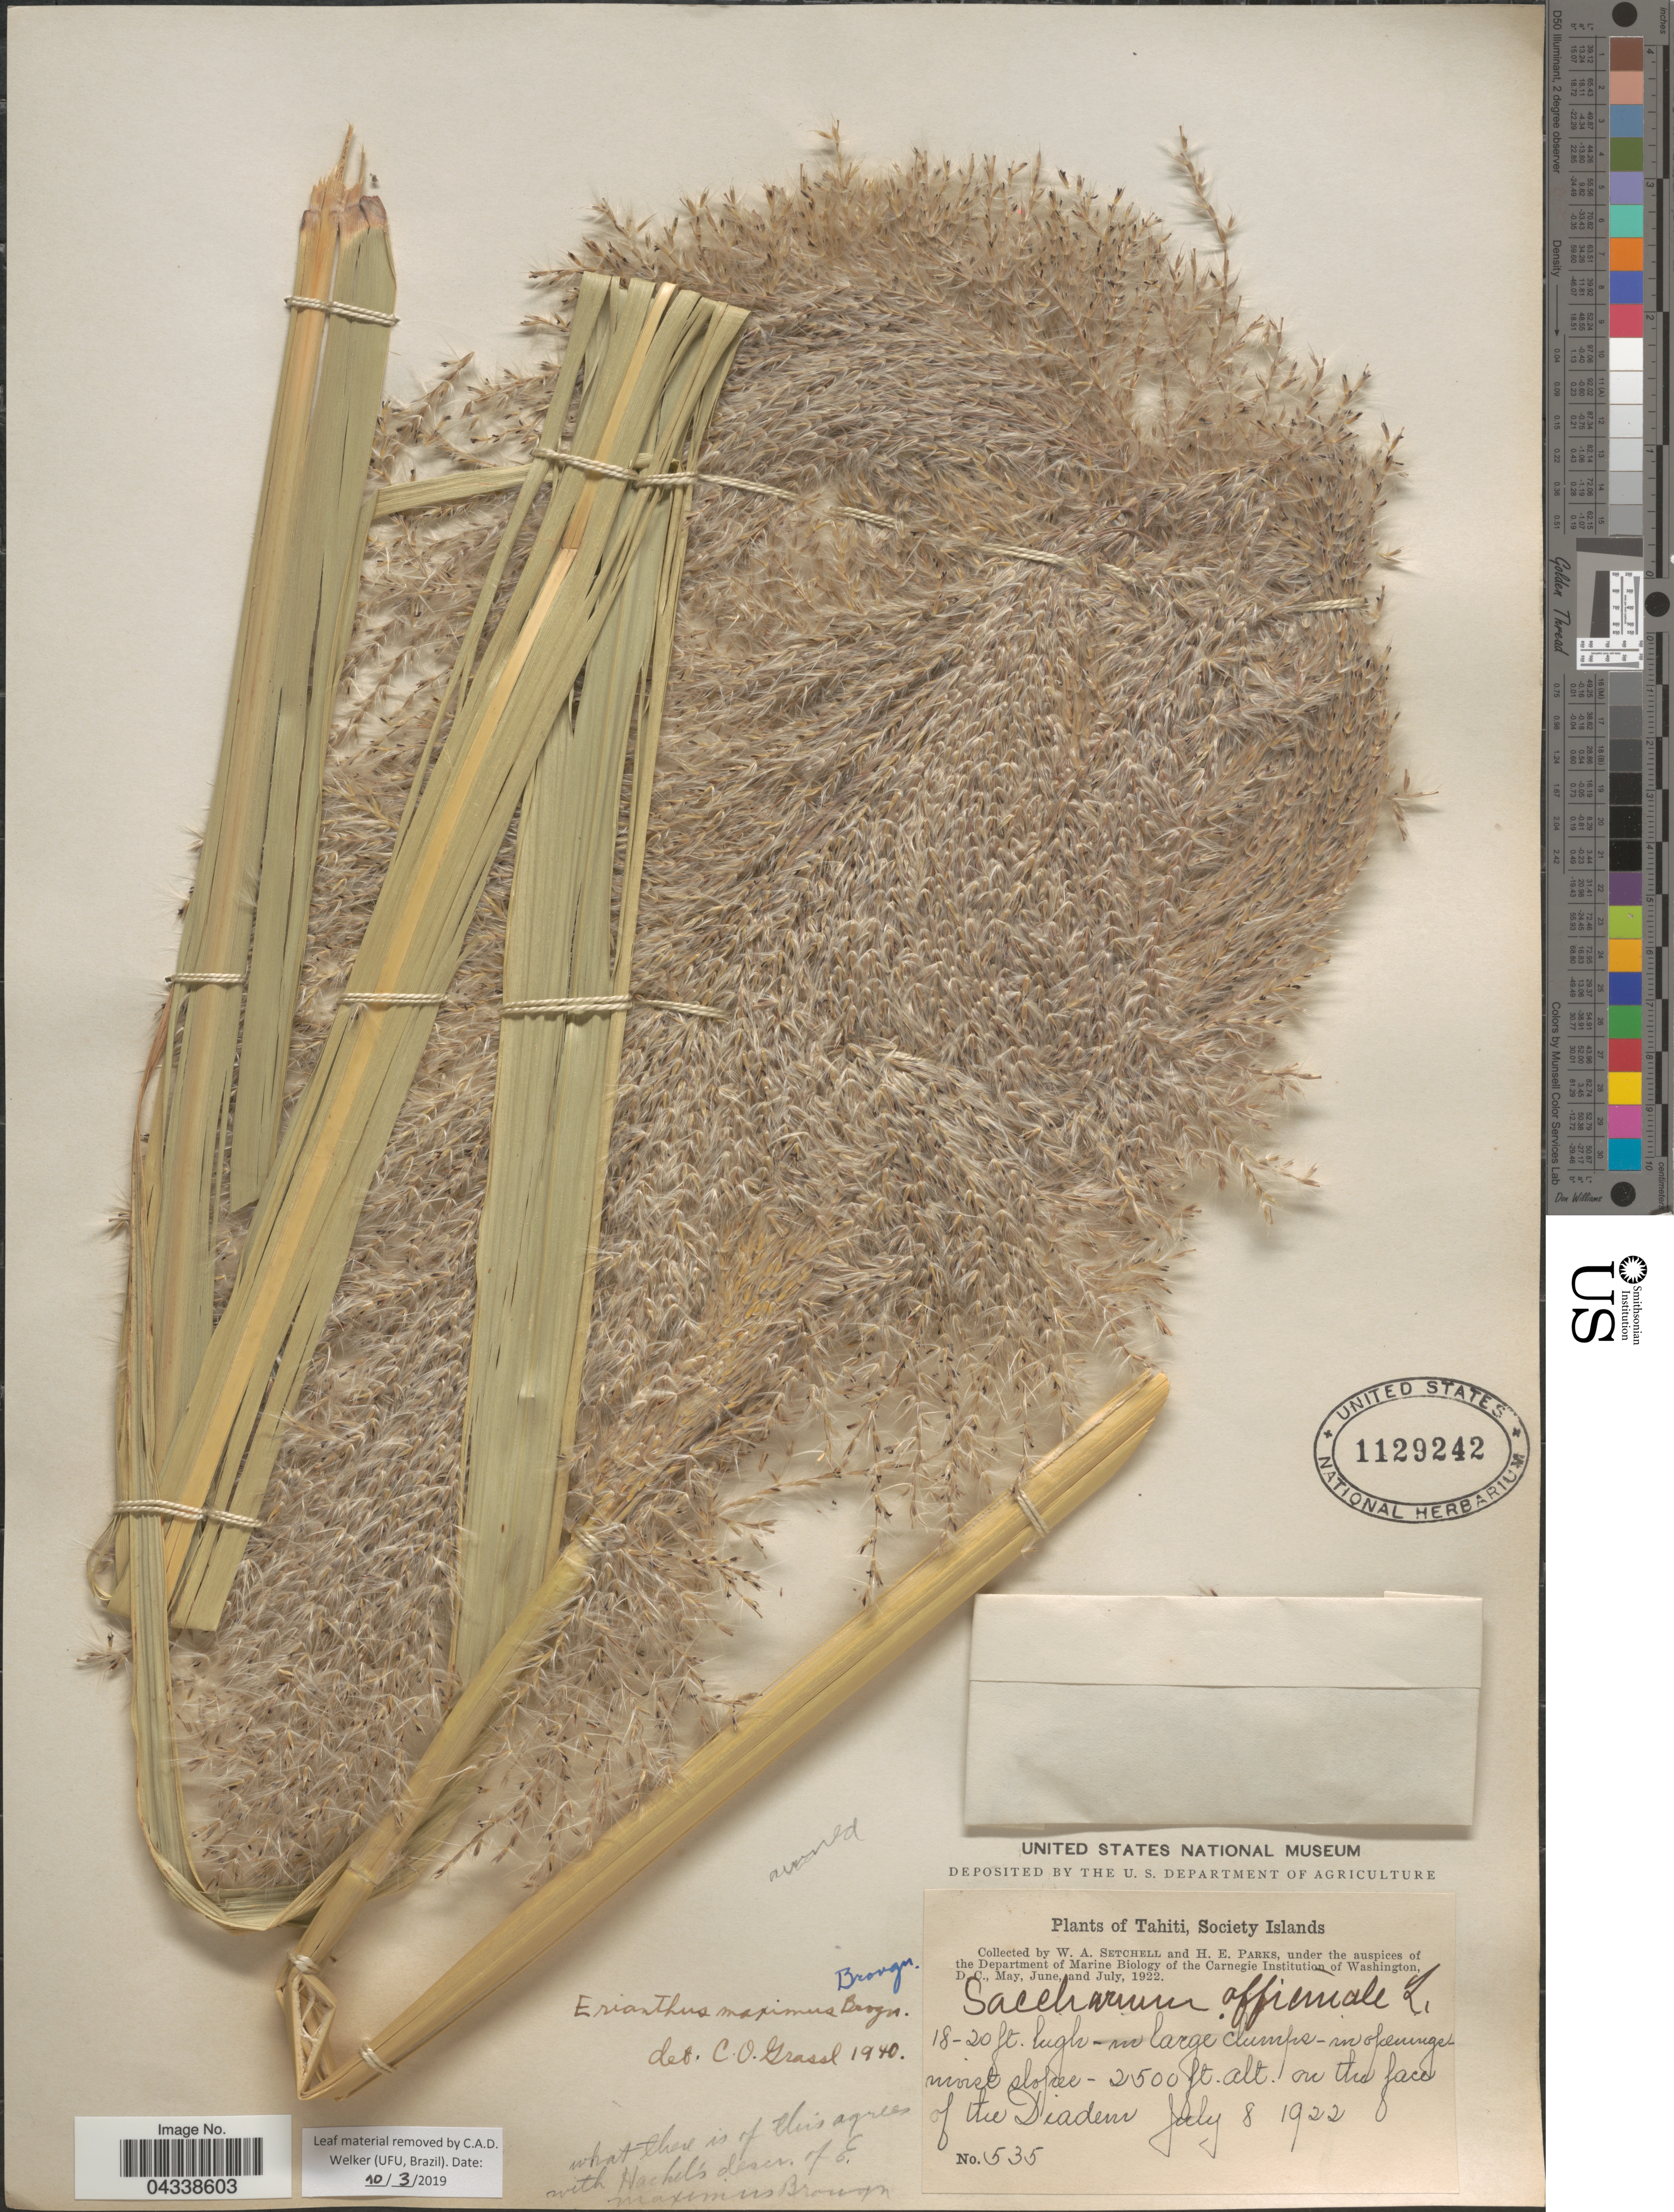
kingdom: Plantae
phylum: Tracheophyta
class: Liliopsida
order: Poales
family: Poaceae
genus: Saccharum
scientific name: Saccharum maximum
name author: (Brongn.) Trin.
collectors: W. Setchell & H. E. Parks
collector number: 535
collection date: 1922-07-08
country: French Polynesia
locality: Tahiti, Society Islands. On the face of the Diadem.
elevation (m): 762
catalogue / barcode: US 1129242